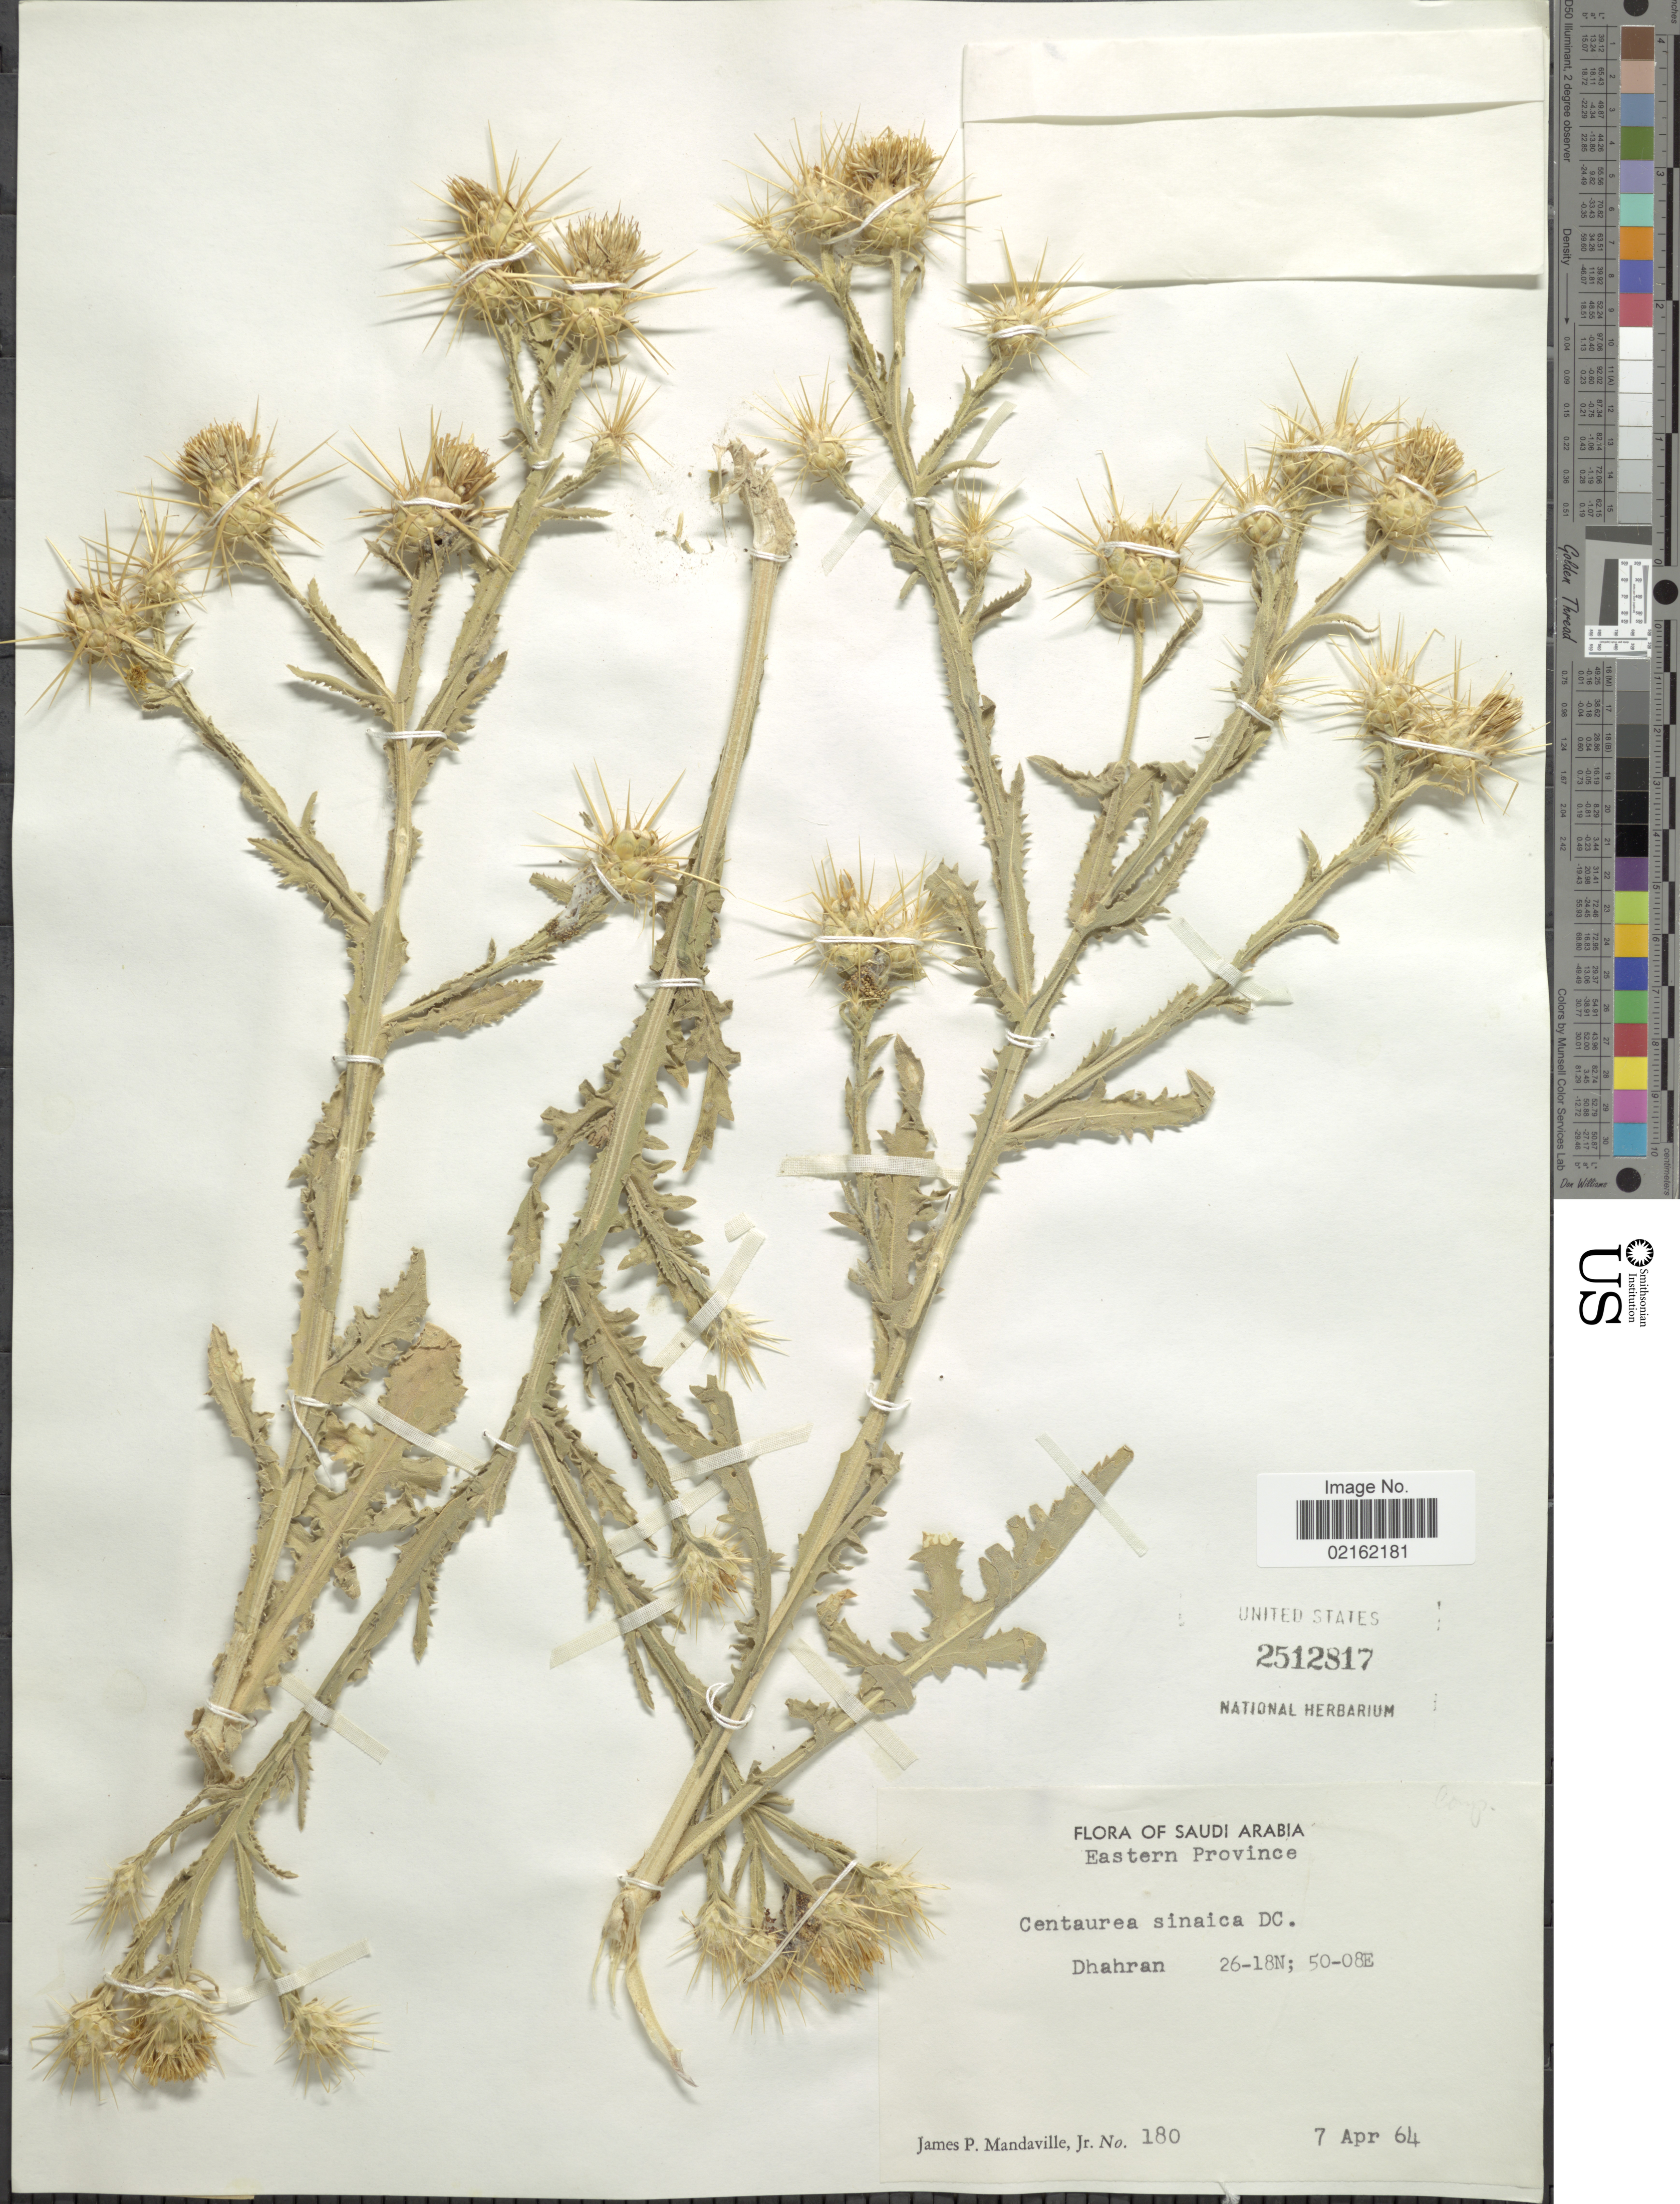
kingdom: Plantae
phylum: Tracheophyta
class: Magnoliopsida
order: Asterales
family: Asteraceae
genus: Centaurea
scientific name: Centaurea sinaica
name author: DC.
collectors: J. Mandaville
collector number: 180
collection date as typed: Transcribed d/m/y: 7/4/64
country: Saudi Arabia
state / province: Ash Sharqiyah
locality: Eastern Province, Dhahran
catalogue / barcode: US 2512817